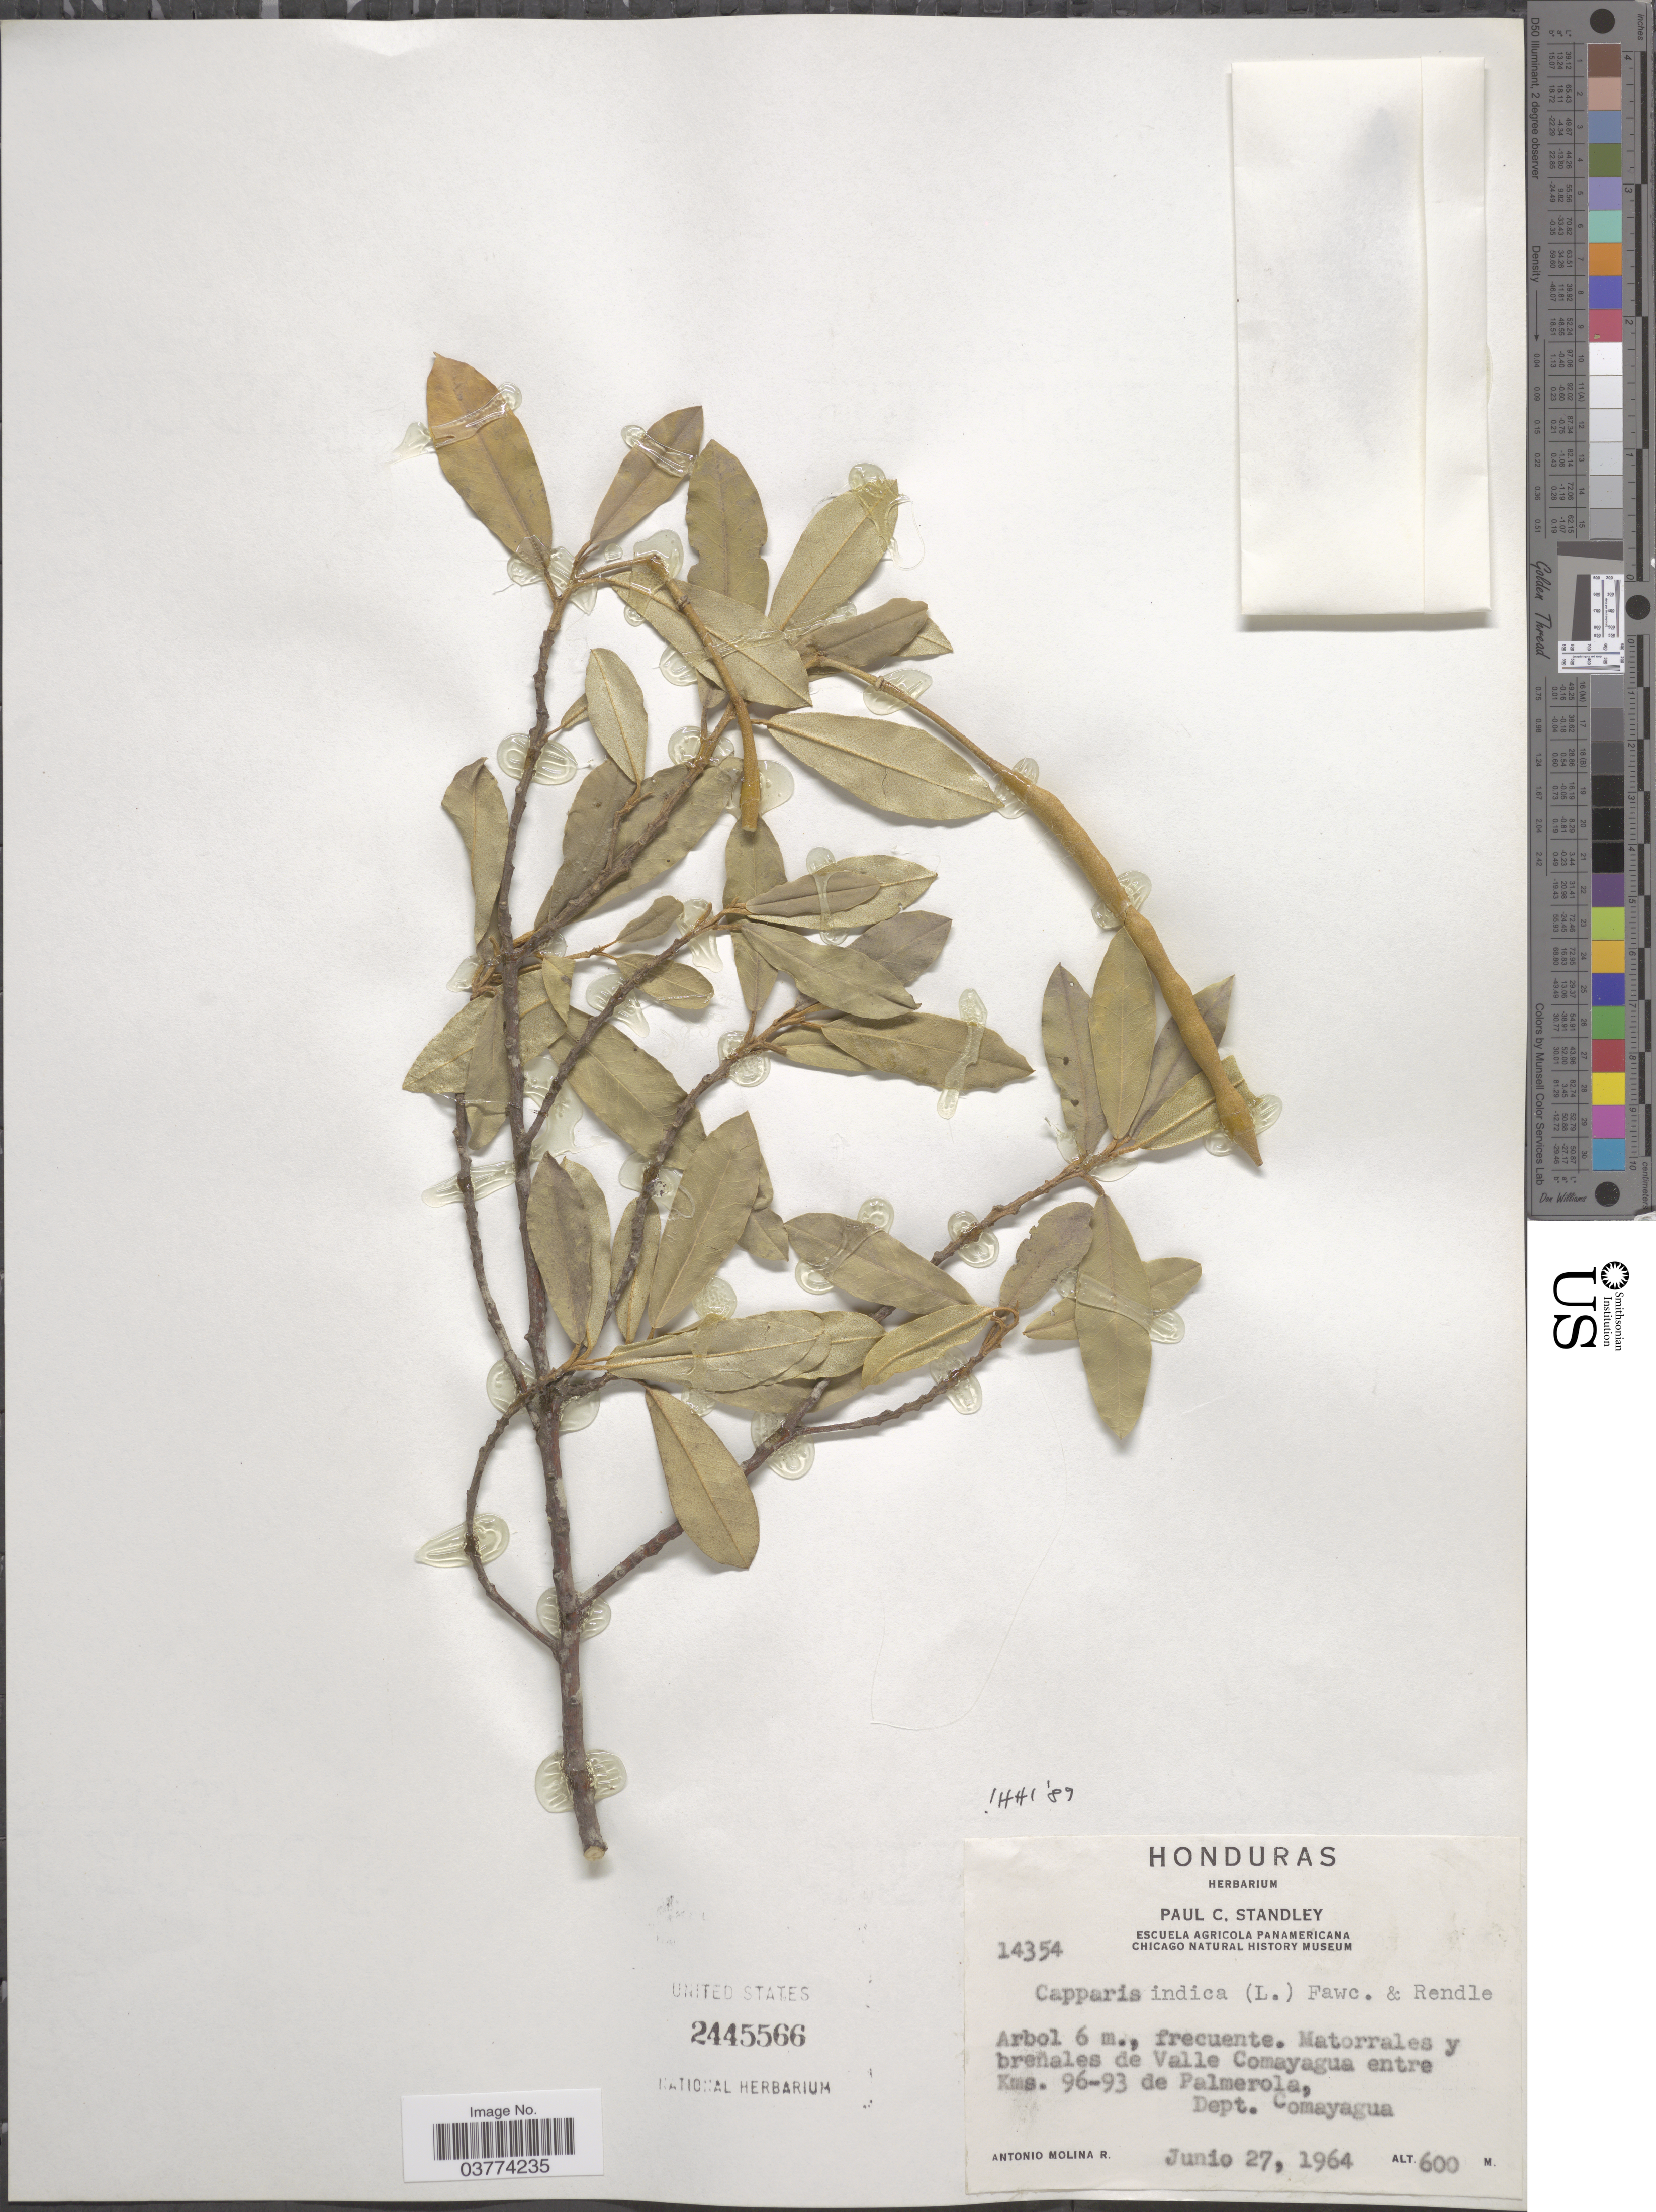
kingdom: Plantae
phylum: Tracheophyta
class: Magnoliopsida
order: Brassicales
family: Capparaceae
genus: Quadrella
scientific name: Quadrella indica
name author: (L.) Iltis & Cornejo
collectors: A. Molina R.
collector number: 14354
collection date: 1964-06-27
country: Honduras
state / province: Comayagua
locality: Matorrales y breñales de Valle Comayagua entre Kms. 96-93 de Palmerola, Dept. Comayagua.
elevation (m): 600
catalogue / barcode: US 2445566